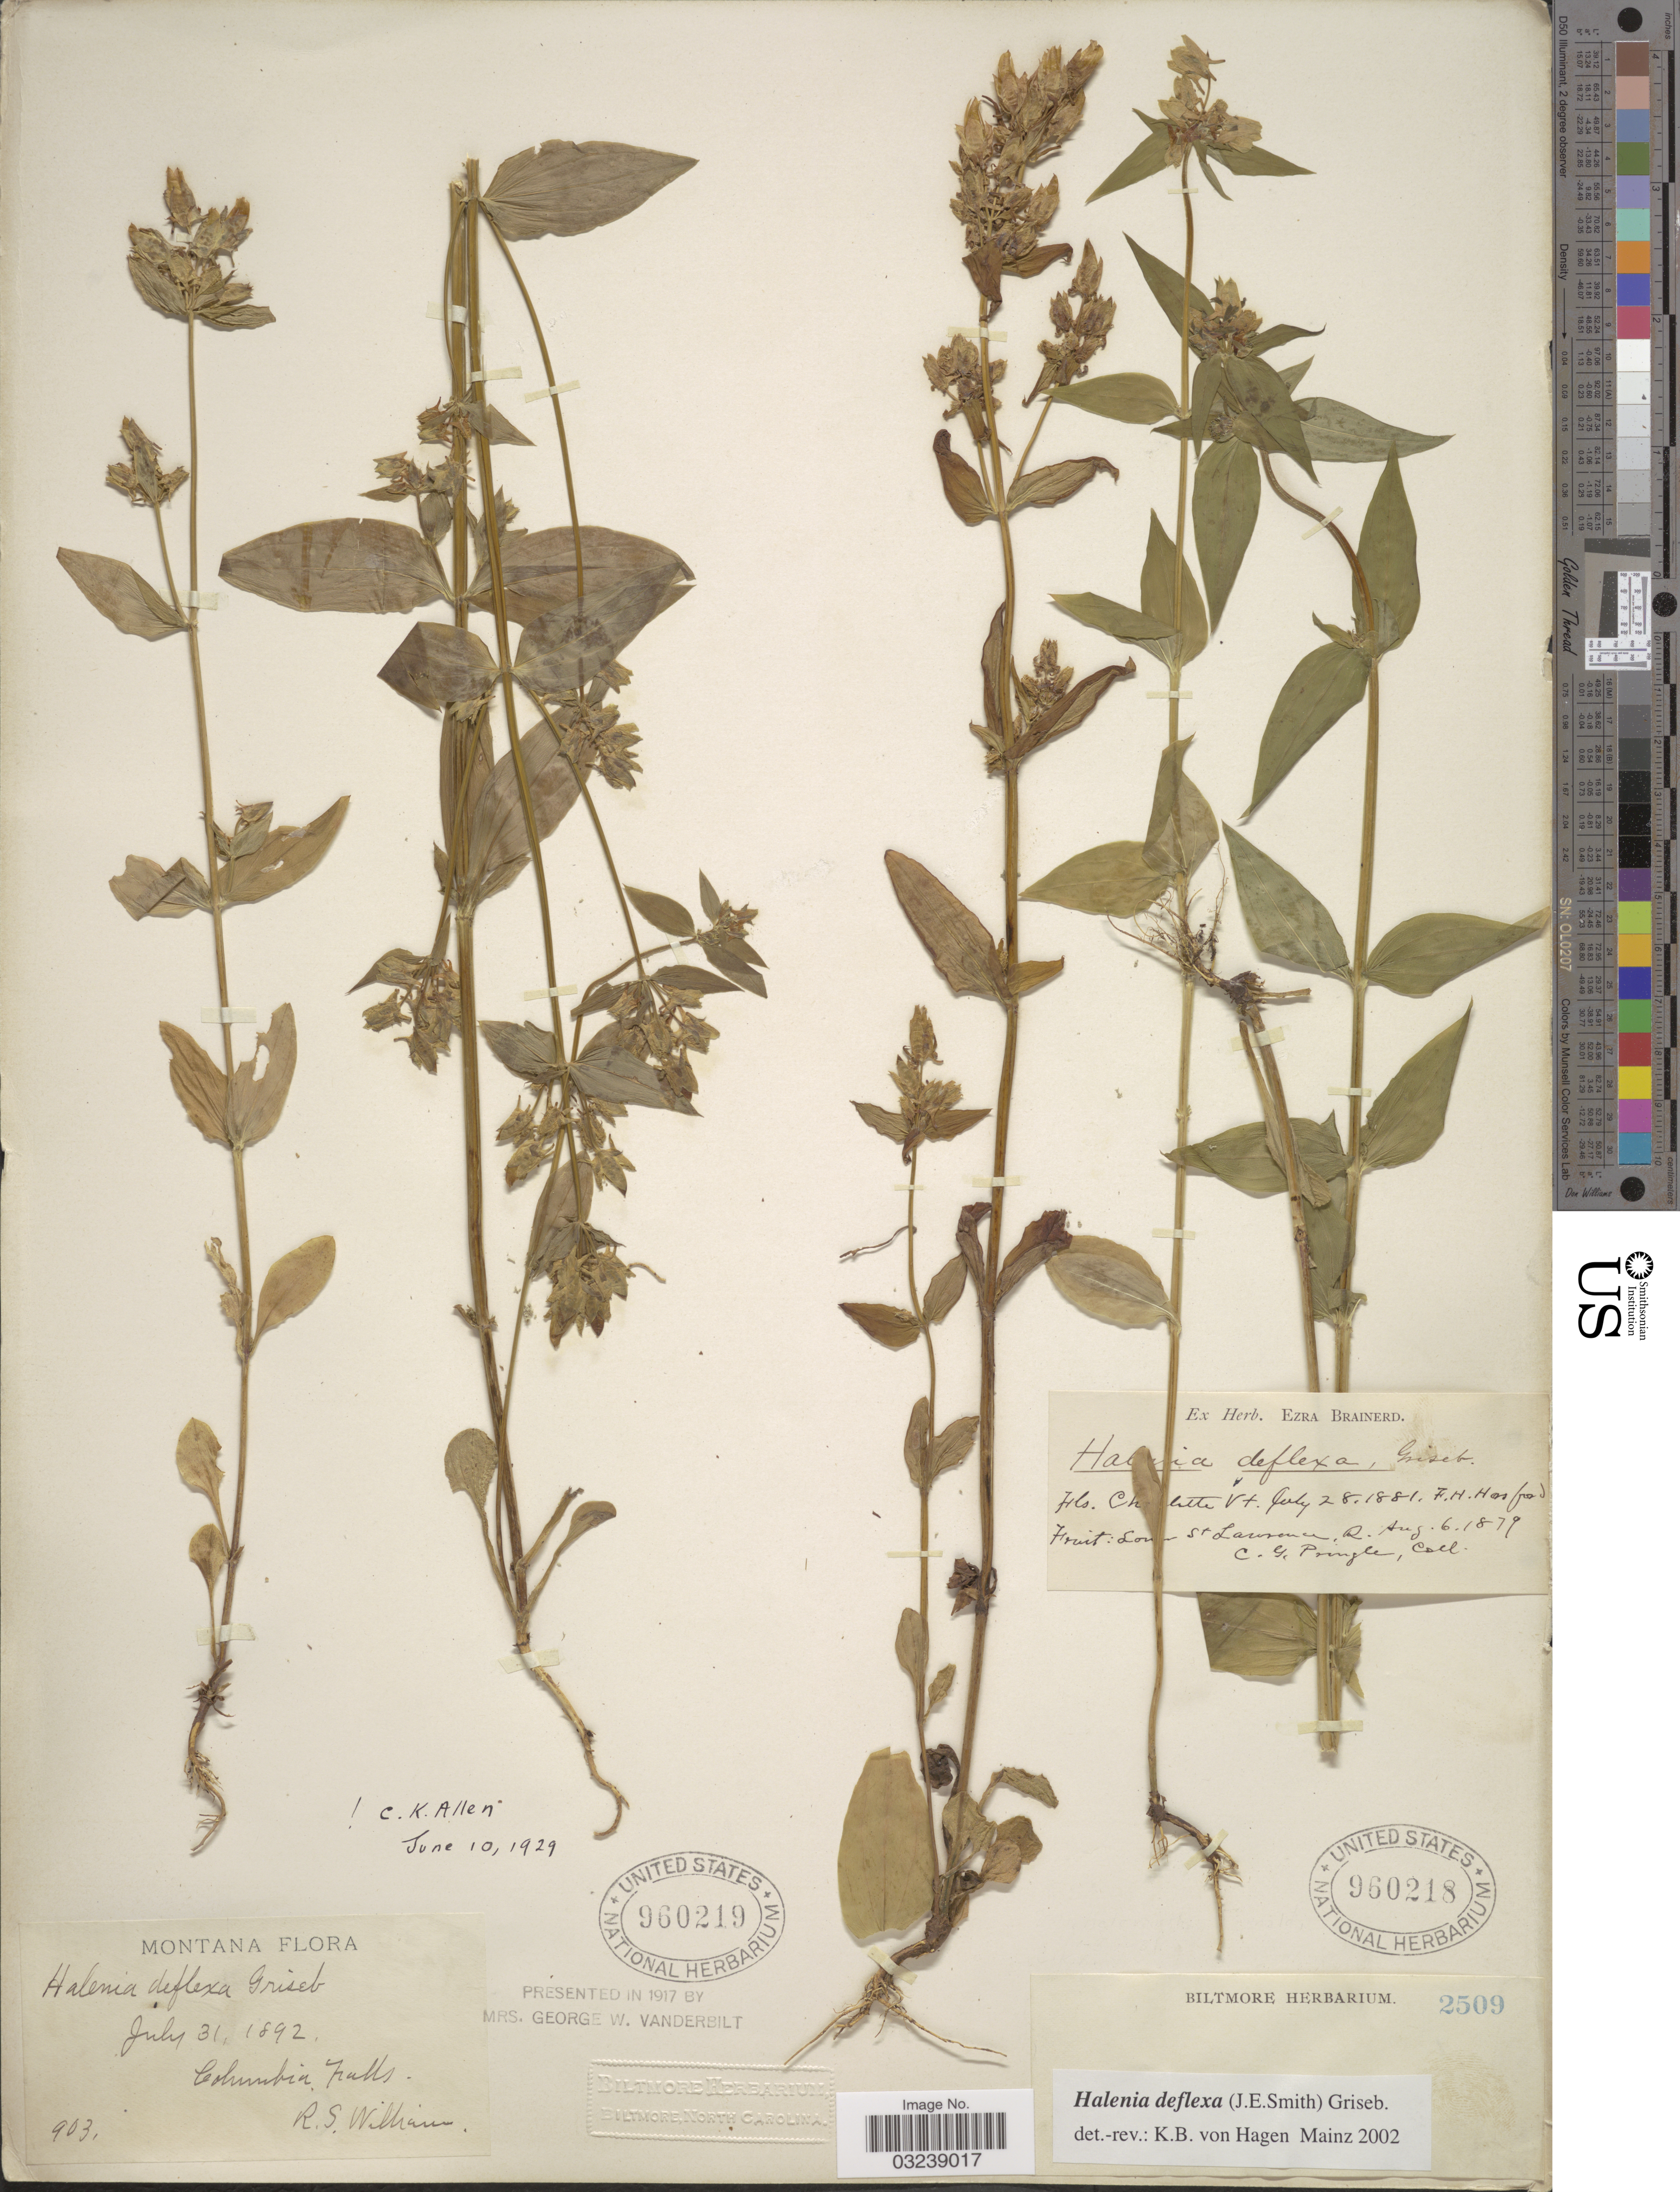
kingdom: Plantae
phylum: Tracheophyta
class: Magnoliopsida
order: Gentianales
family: Gentianaceae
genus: Halenia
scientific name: Halenia deflexa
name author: (Sm.) Griseb.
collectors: R. S. Williams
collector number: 903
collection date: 1892-07-31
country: United States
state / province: Montana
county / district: Flathead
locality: Columbia Falls.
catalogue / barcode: US 960219